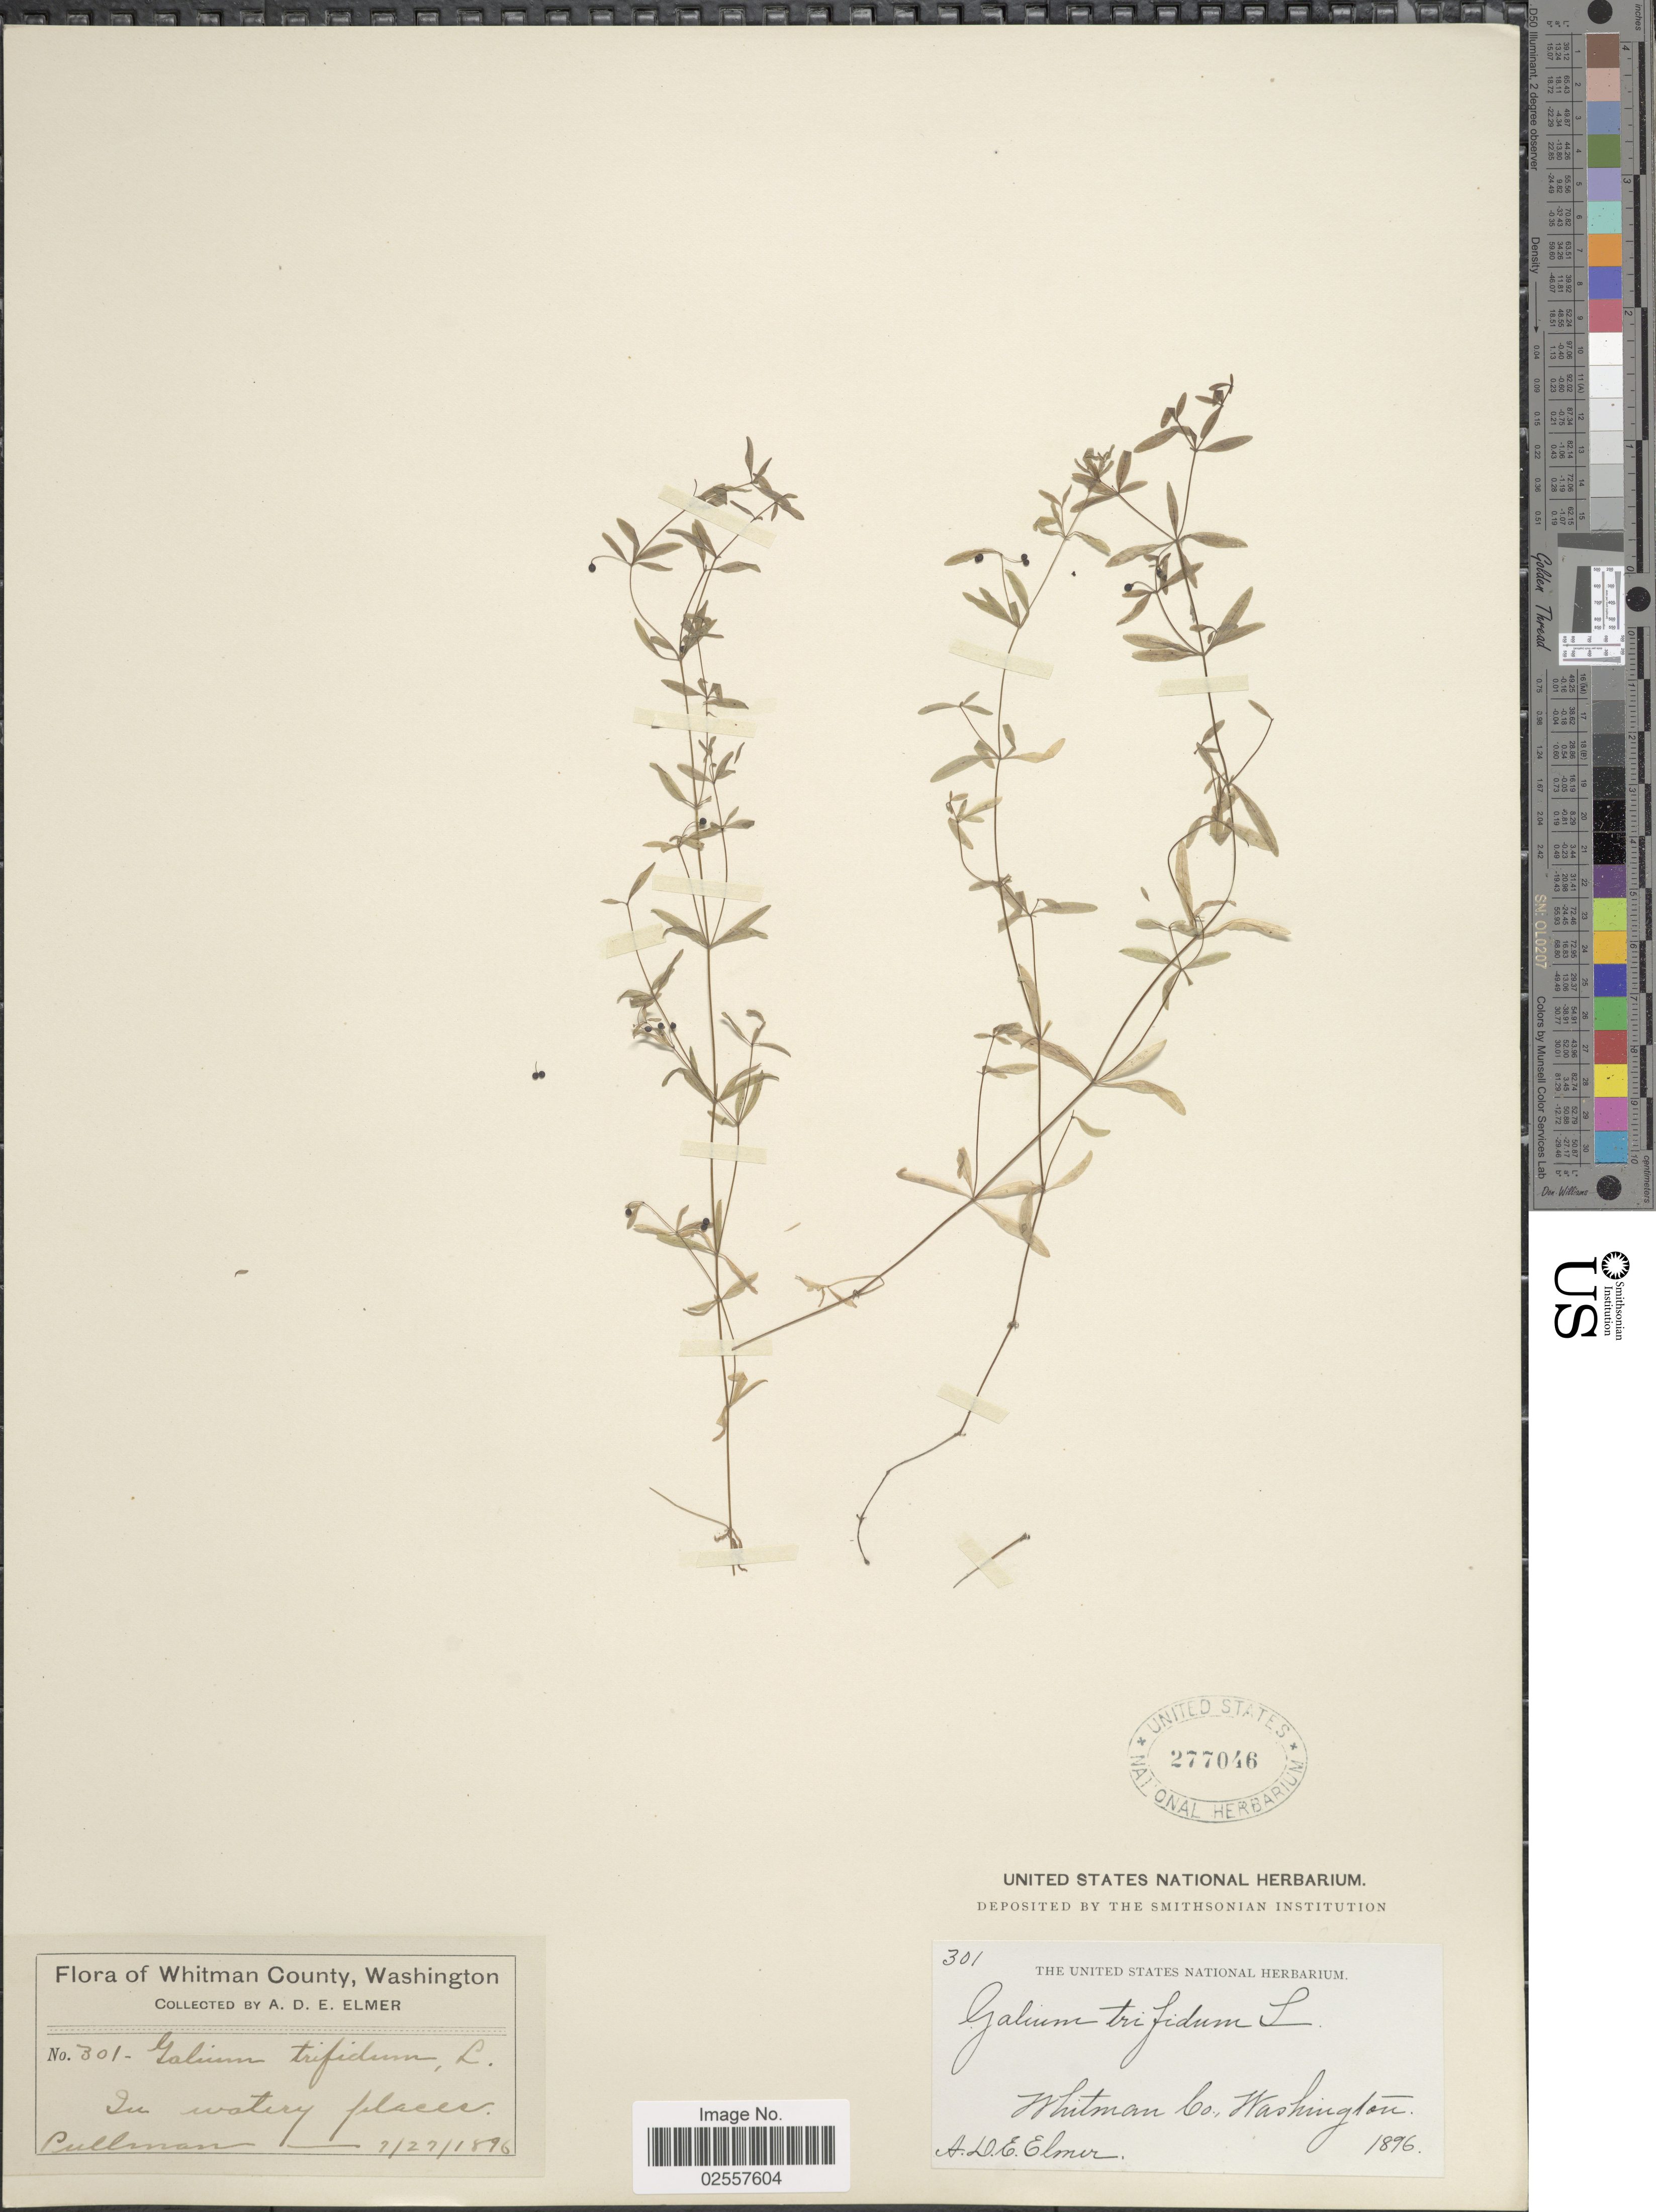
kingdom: Plantae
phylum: Tracheophyta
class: Magnoliopsida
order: Gentianales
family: Rubiaceae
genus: Galium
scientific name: Galium cymosum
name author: Wiegand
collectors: A. D. E. Elmer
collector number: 301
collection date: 1896-07-27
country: United States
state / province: Washington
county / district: Whitman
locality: Whitman County, In watery places, Pullman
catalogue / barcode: US 277046